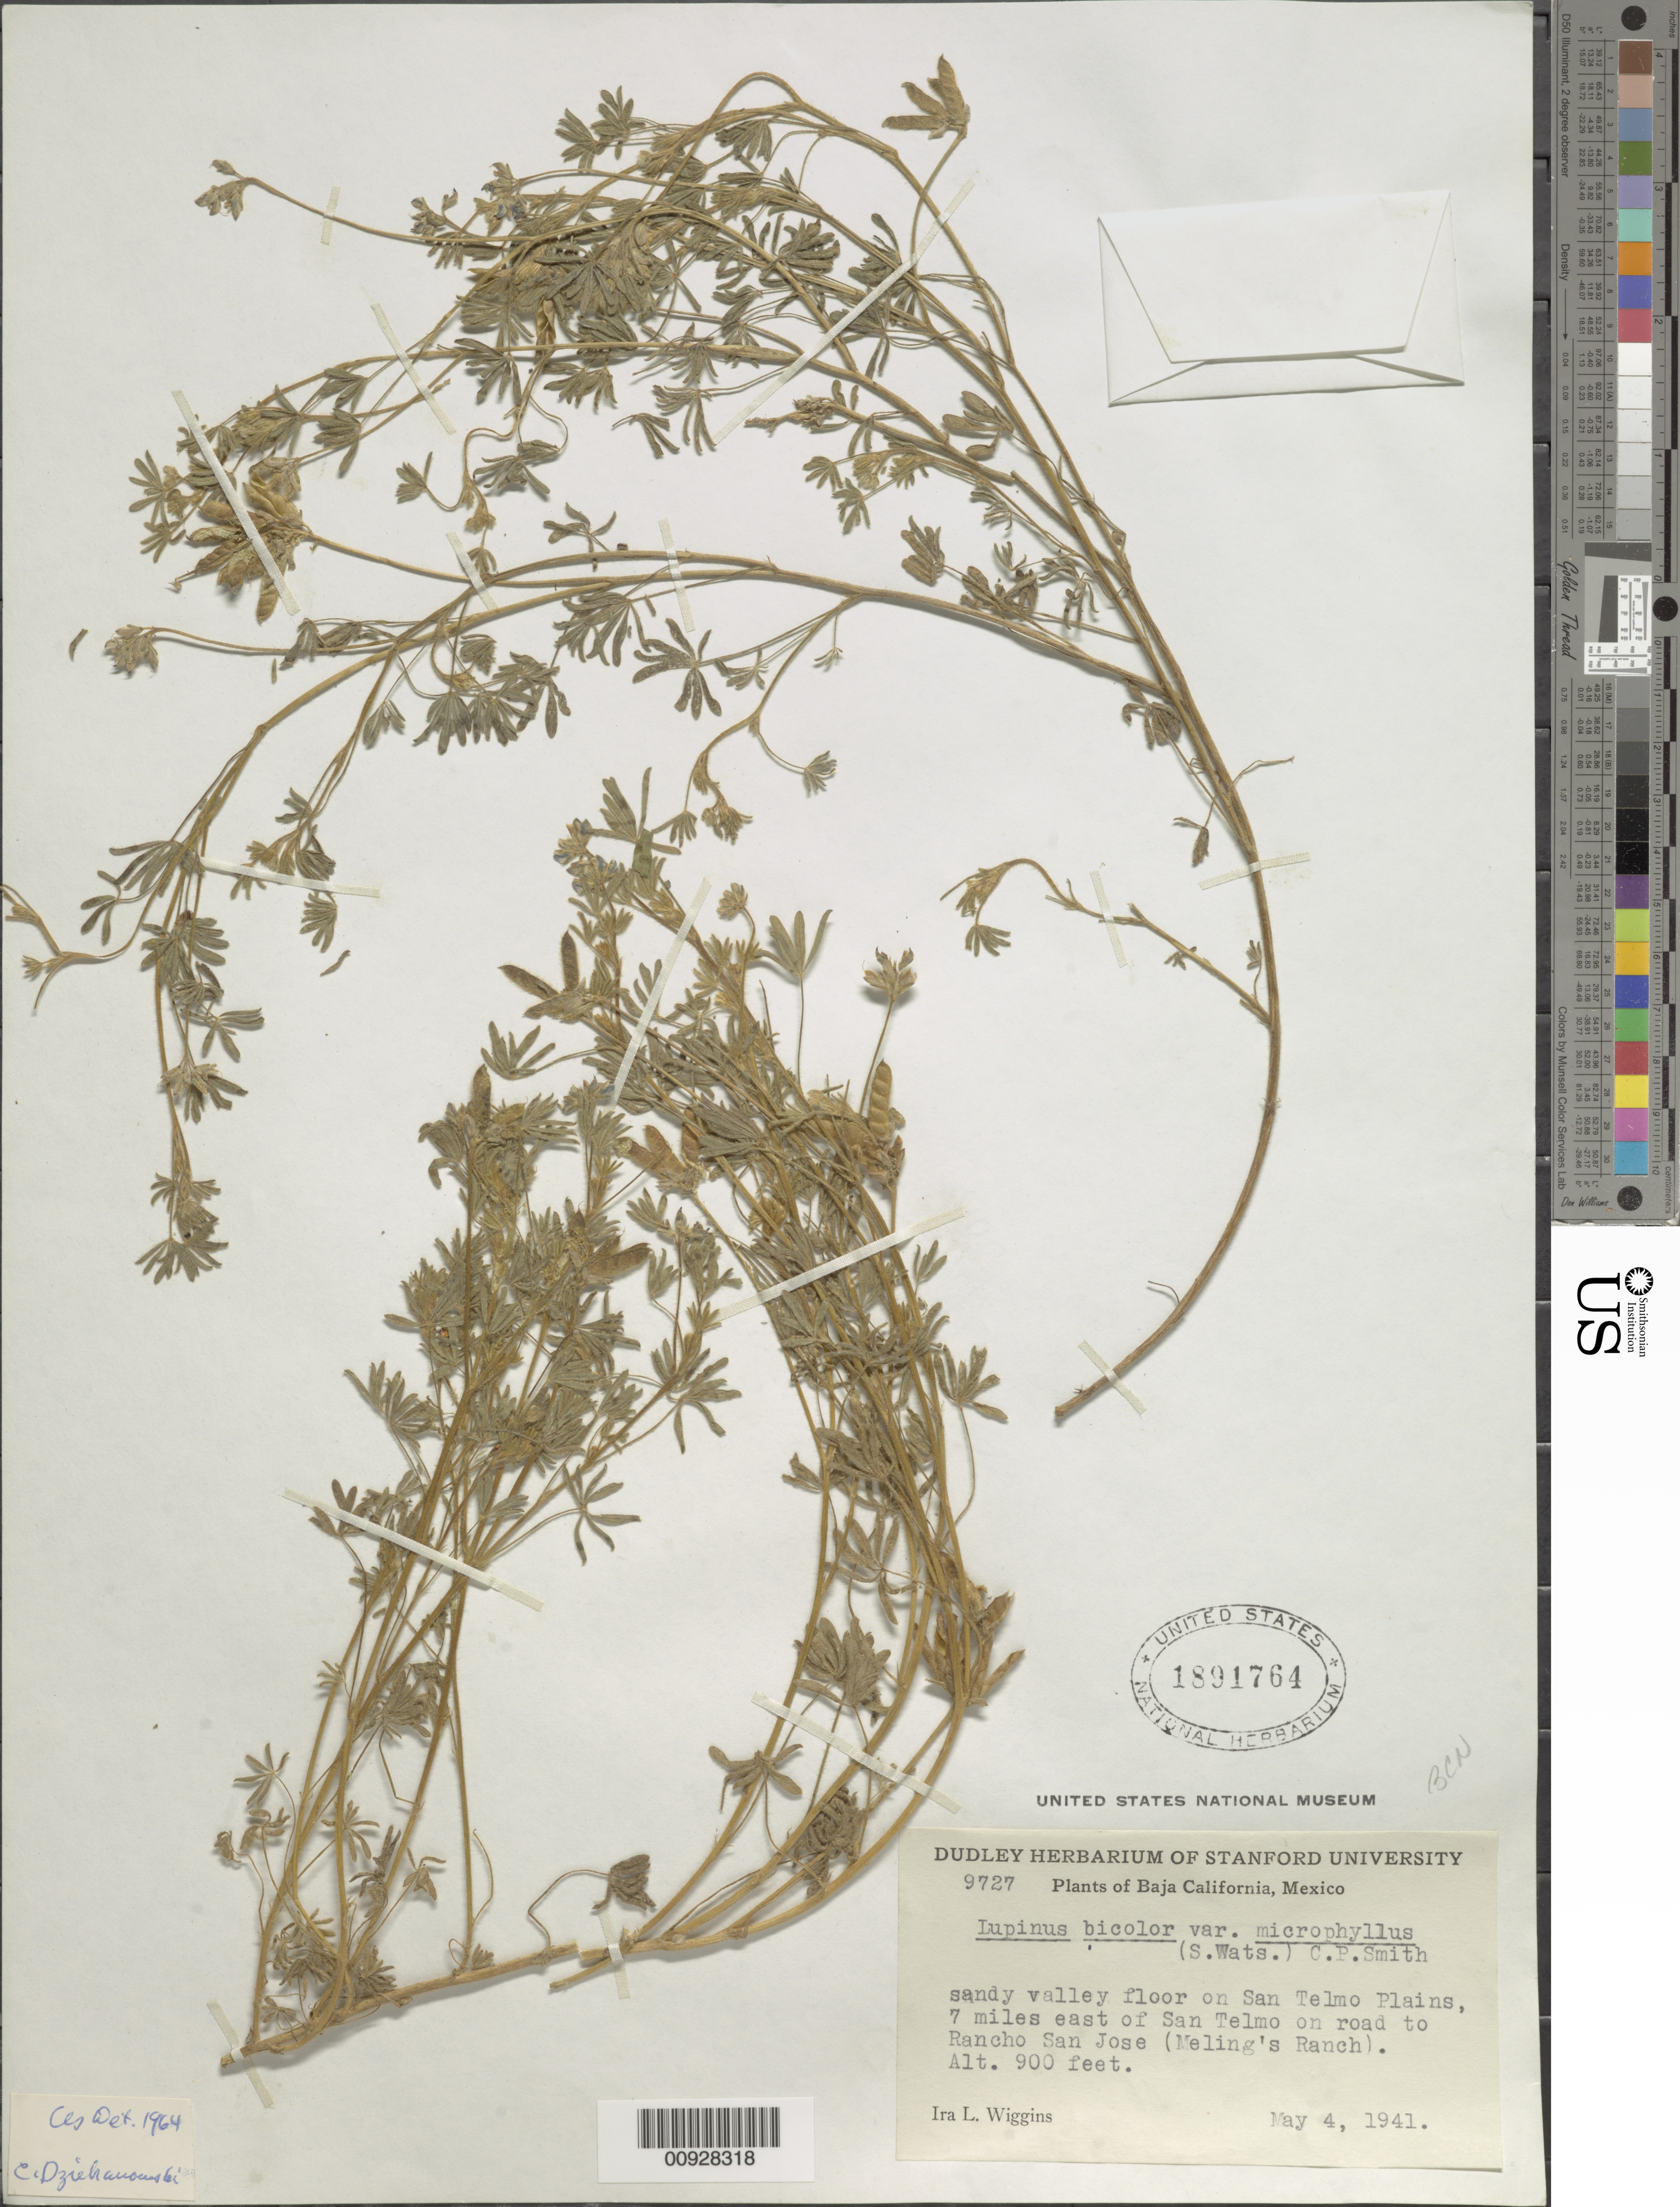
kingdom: Plantae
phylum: Tracheophyta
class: Magnoliopsida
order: Fabales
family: Fabaceae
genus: Lupinus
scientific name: Lupinus bicolor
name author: Lindl.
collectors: I. L. Wiggins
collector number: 9727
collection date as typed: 04 May 1941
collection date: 1941-05-04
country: Mexico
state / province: Baja California Norte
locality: On San Telmo Plains, 7 miles east of San Telmo on road to Rancho San José (Meling's Ranch).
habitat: Sandy valley floor.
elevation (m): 274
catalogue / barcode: US 1891764